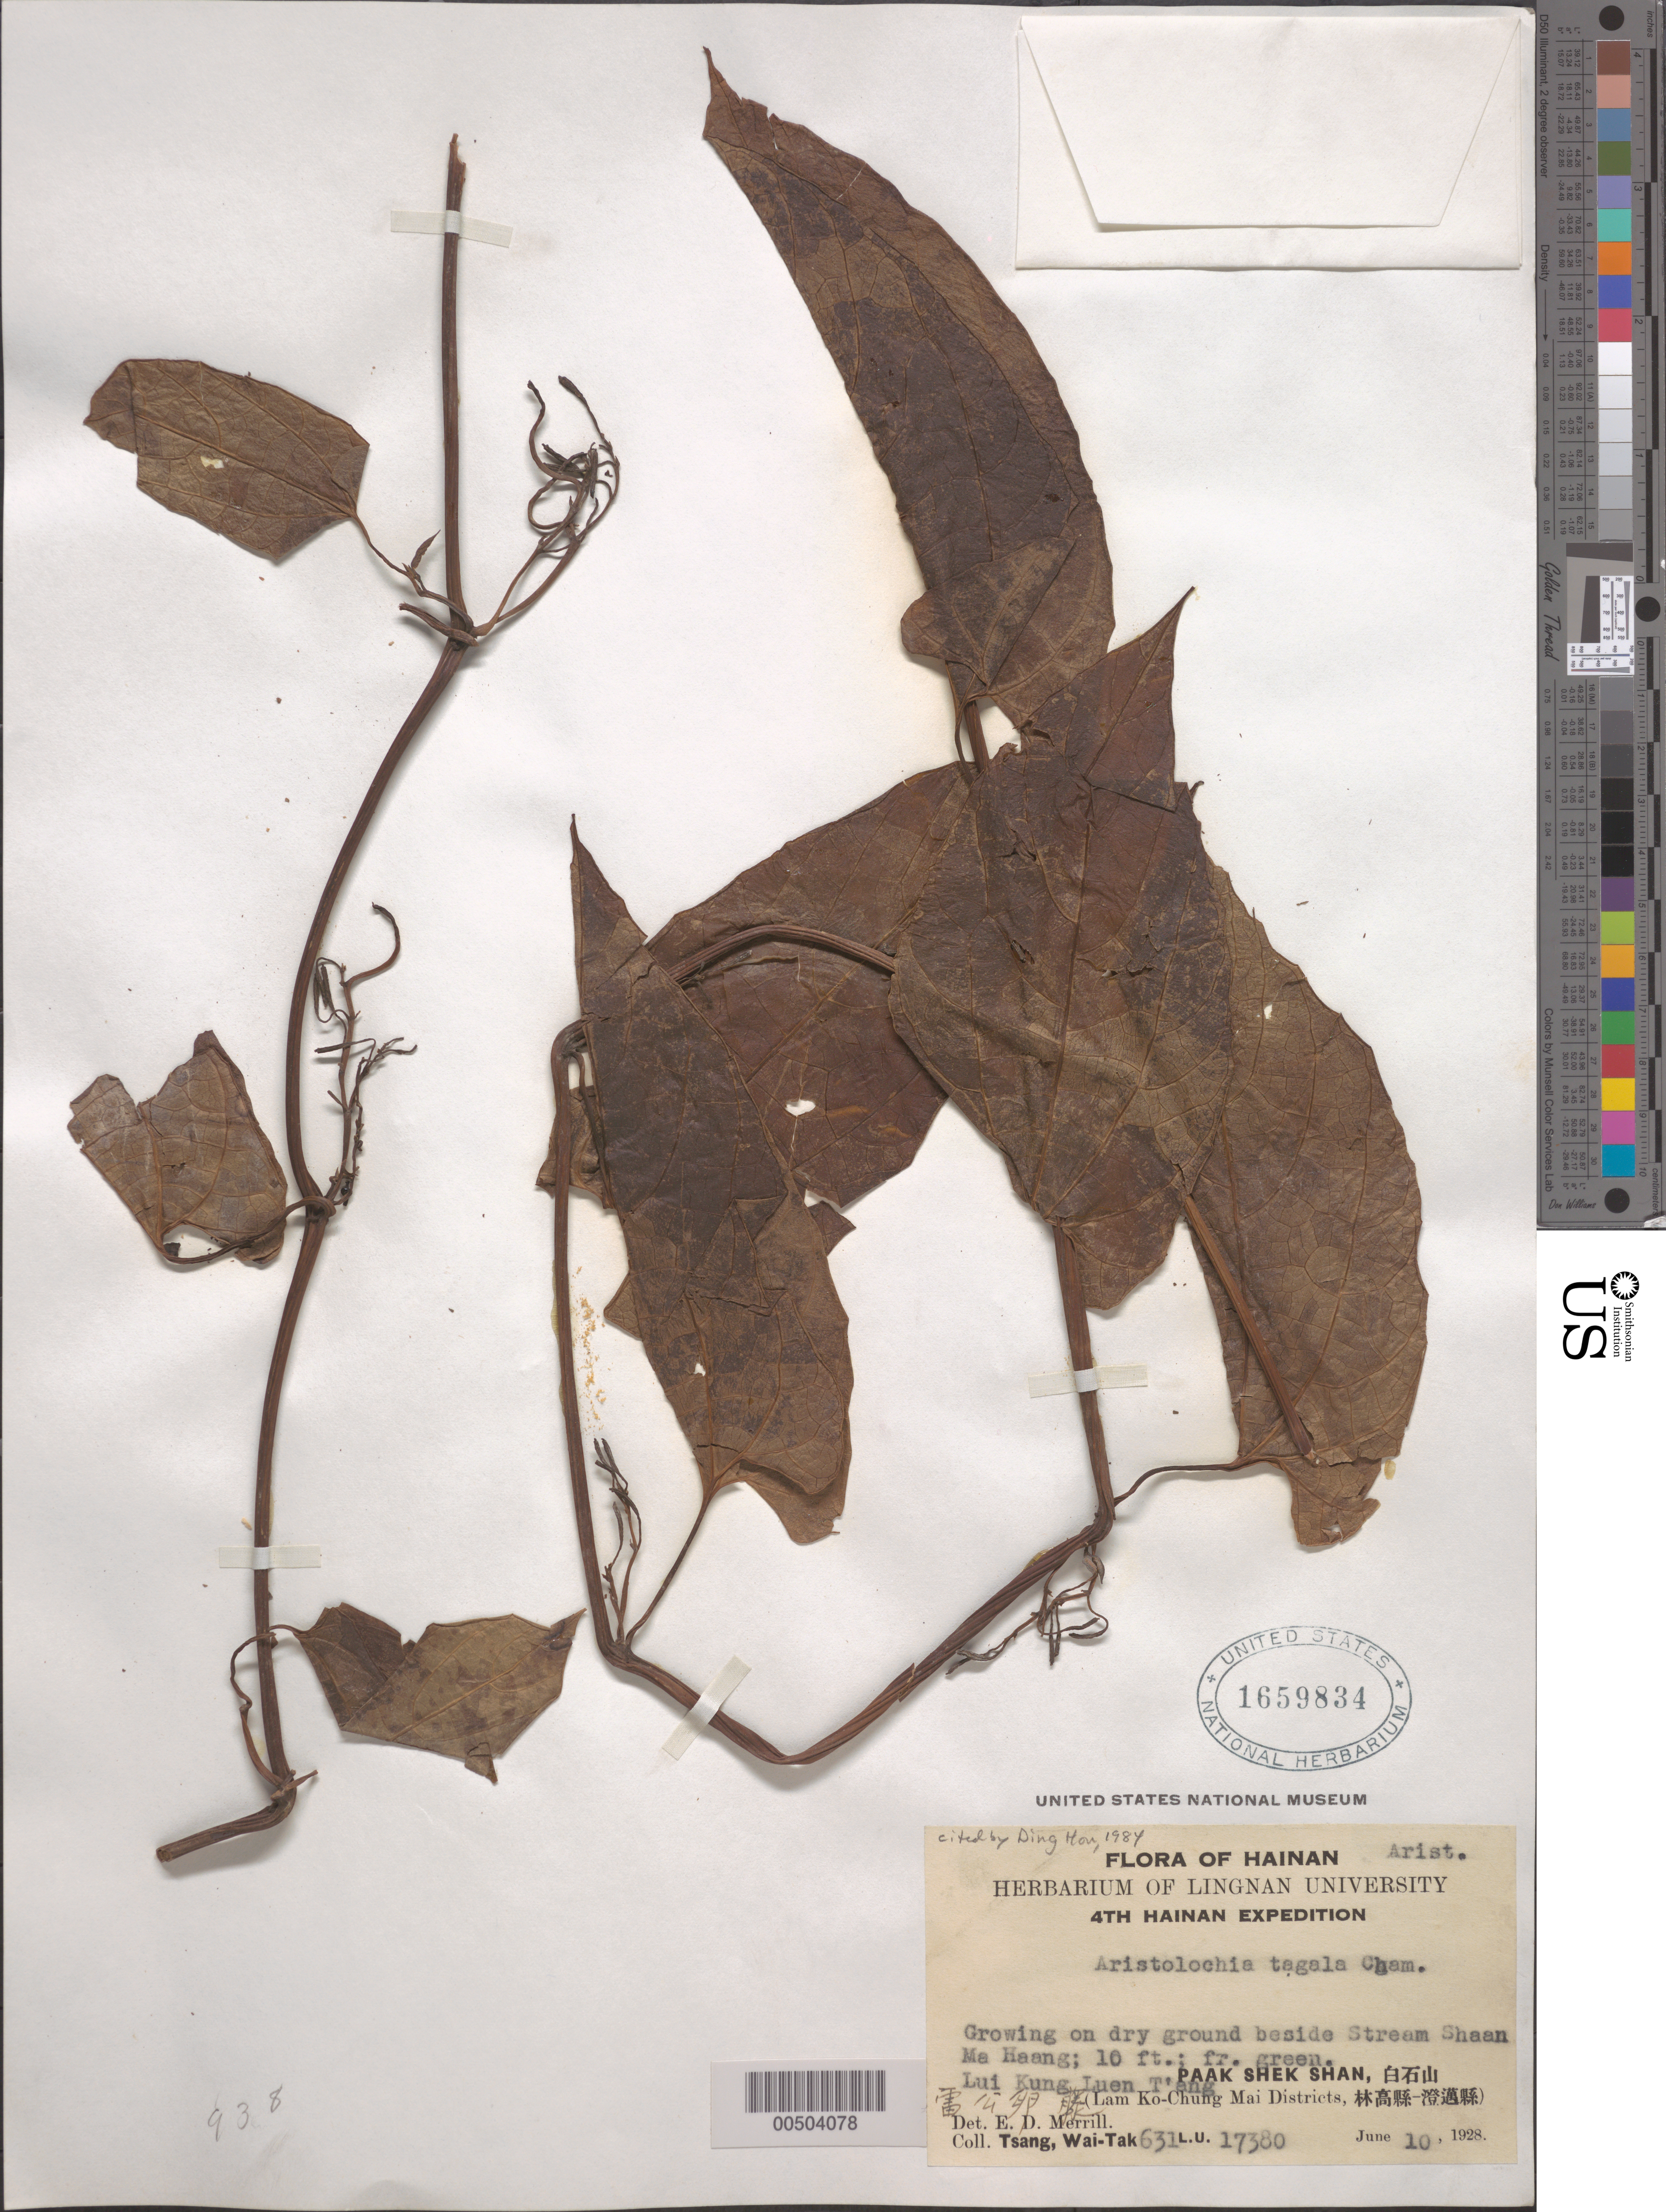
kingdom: Plantae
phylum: Tracheophyta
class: Magnoliopsida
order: Piperales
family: Aristolochiaceae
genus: Aristolochia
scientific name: Aristolochia tagala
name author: Cham.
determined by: Merrill, Elmer D.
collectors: W. T. Tsang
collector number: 631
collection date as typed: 10 Jun 1928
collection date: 1928-06-10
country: China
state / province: Hainan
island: Hainan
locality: Paak Shek Shan, (Lam Ko-Chung Mai District)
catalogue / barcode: US 1659834